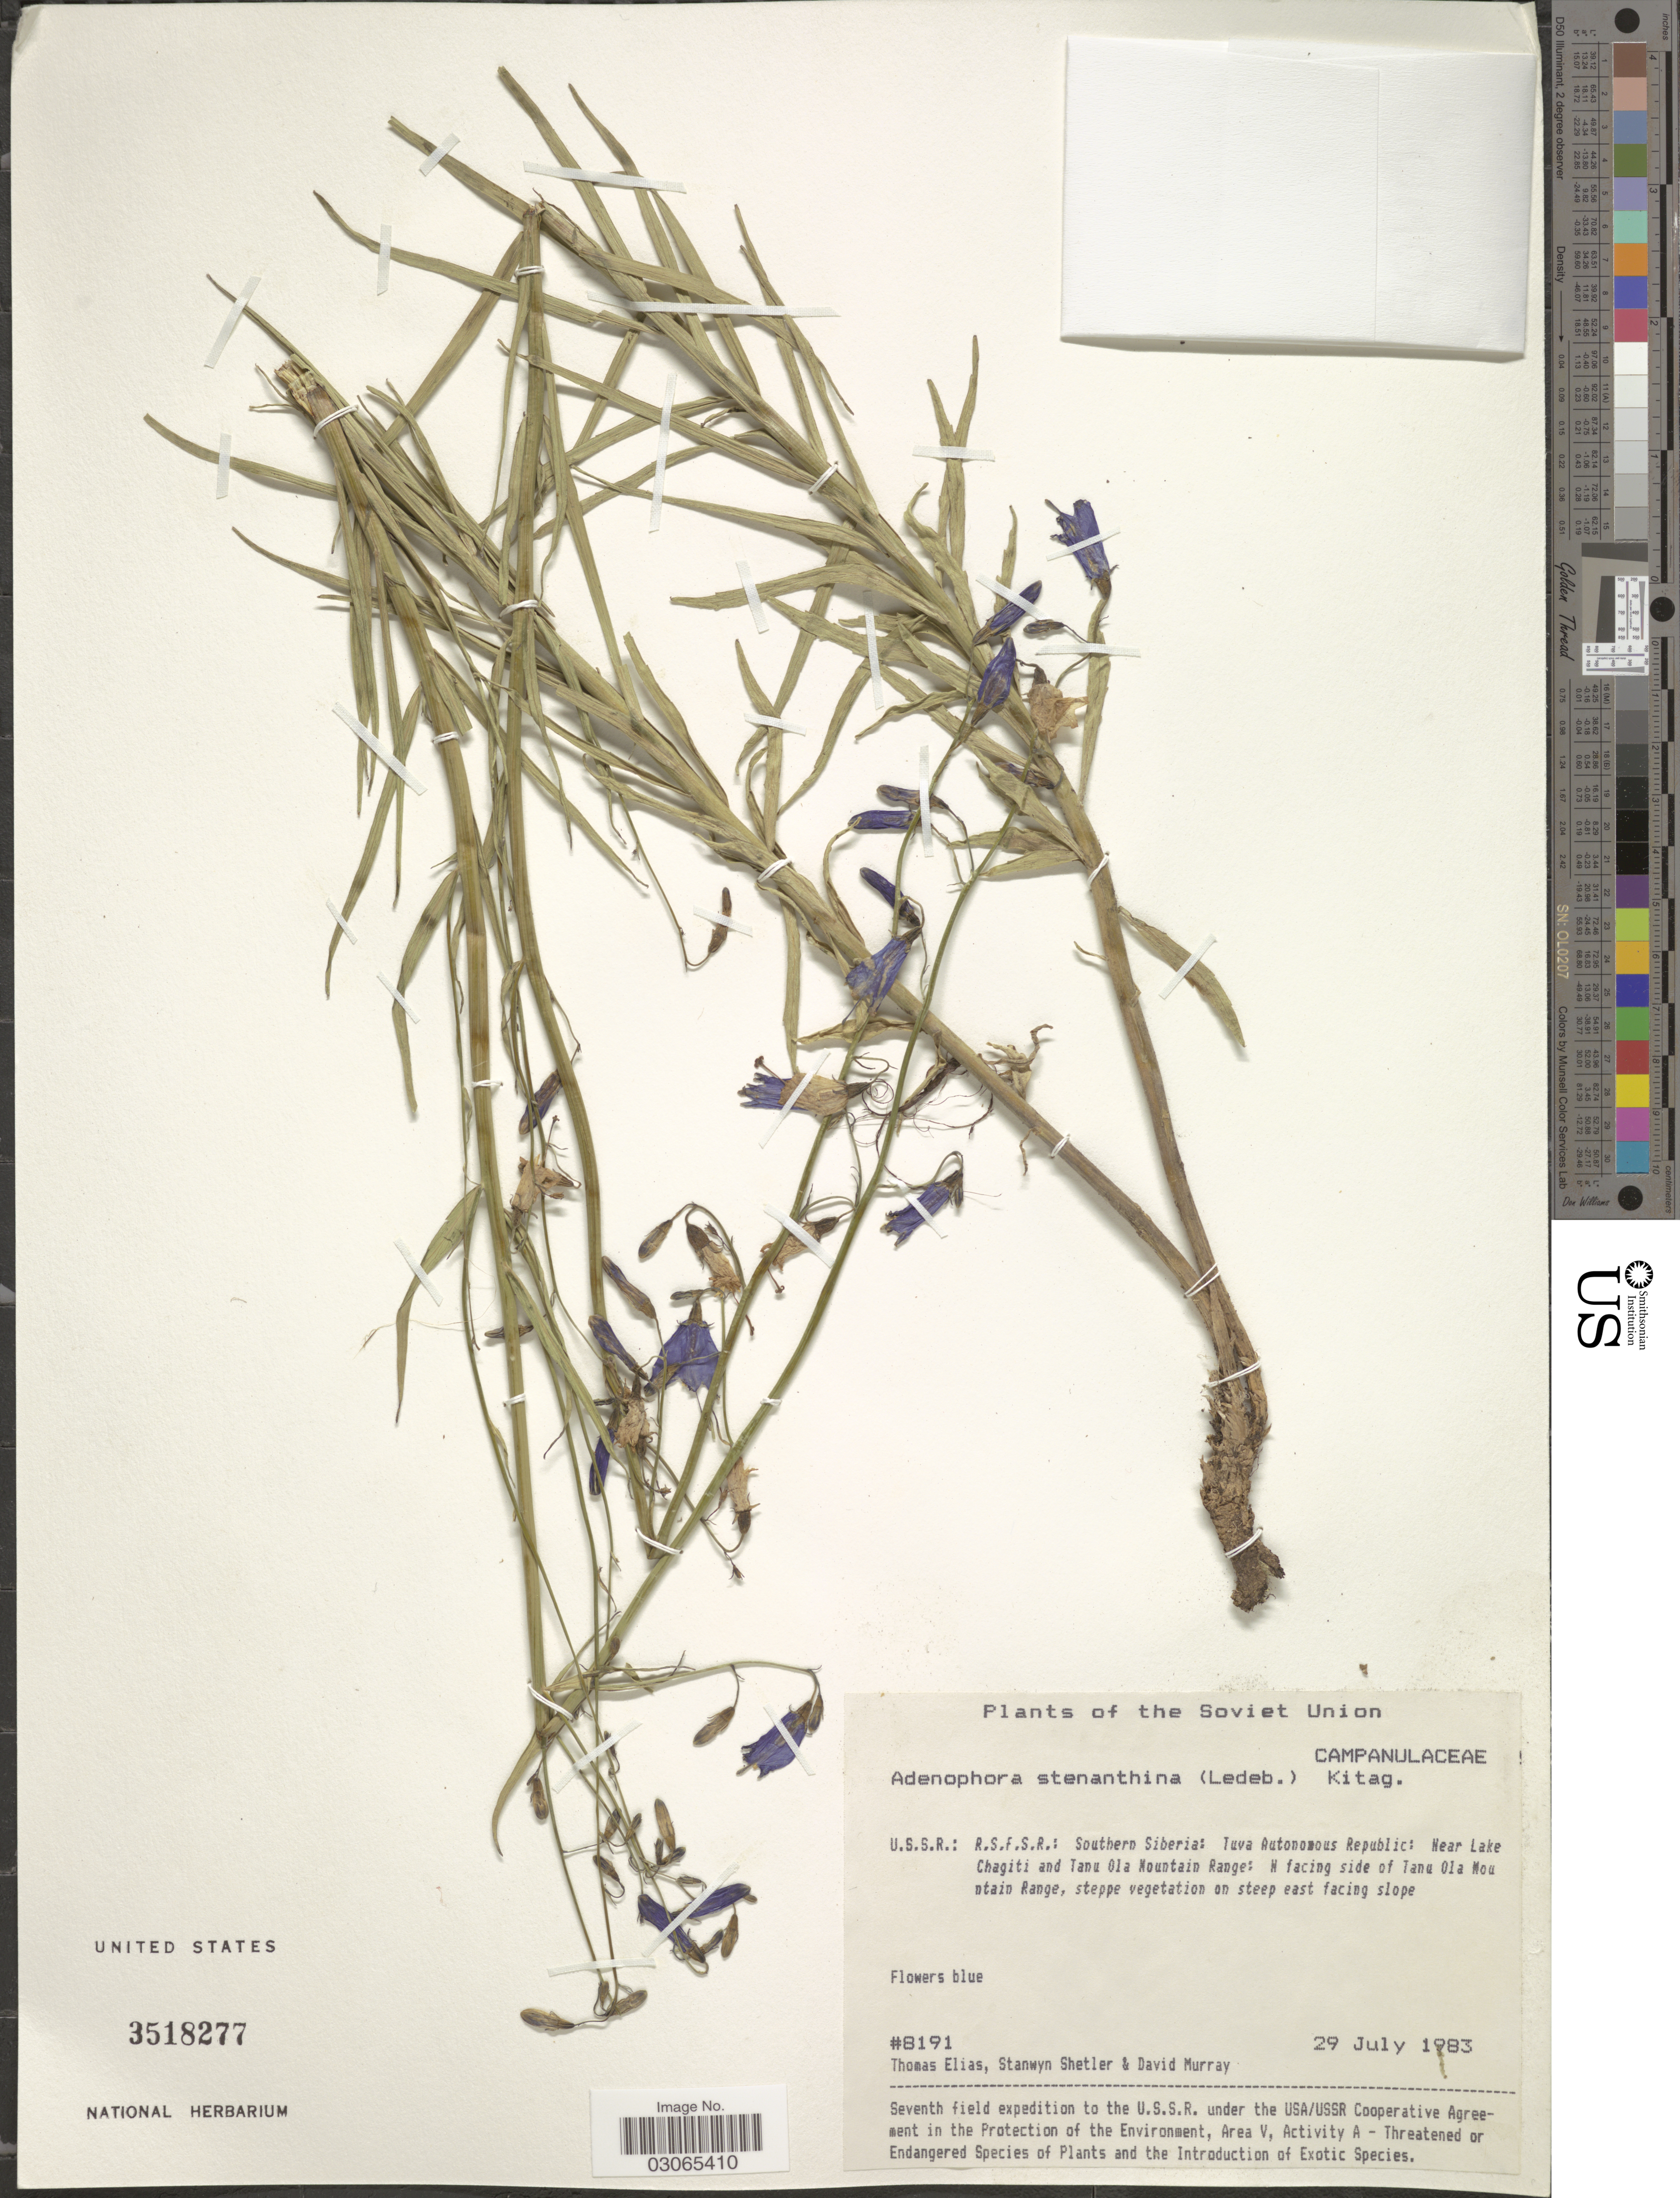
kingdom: Plantae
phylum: Tracheophyta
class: Magnoliopsida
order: Asterales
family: Campanulaceae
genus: Adenophora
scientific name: Adenophora stenanthina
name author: (Ledeb.) Kitag.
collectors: T. S. Elias, S. Shetler & D. F. Murray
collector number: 8191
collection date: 1983-07-29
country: Russian Federation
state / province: Tuva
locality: The Soviet Union. U.S.S.R.: R.S.F.S.R.: Southern Siberia: Tuva Autonomous Republic: Near Lake Chagiti and Tanu Ola Mountain Range: W facing side of Tanu Ola Mountain Range.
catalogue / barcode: US 3518277